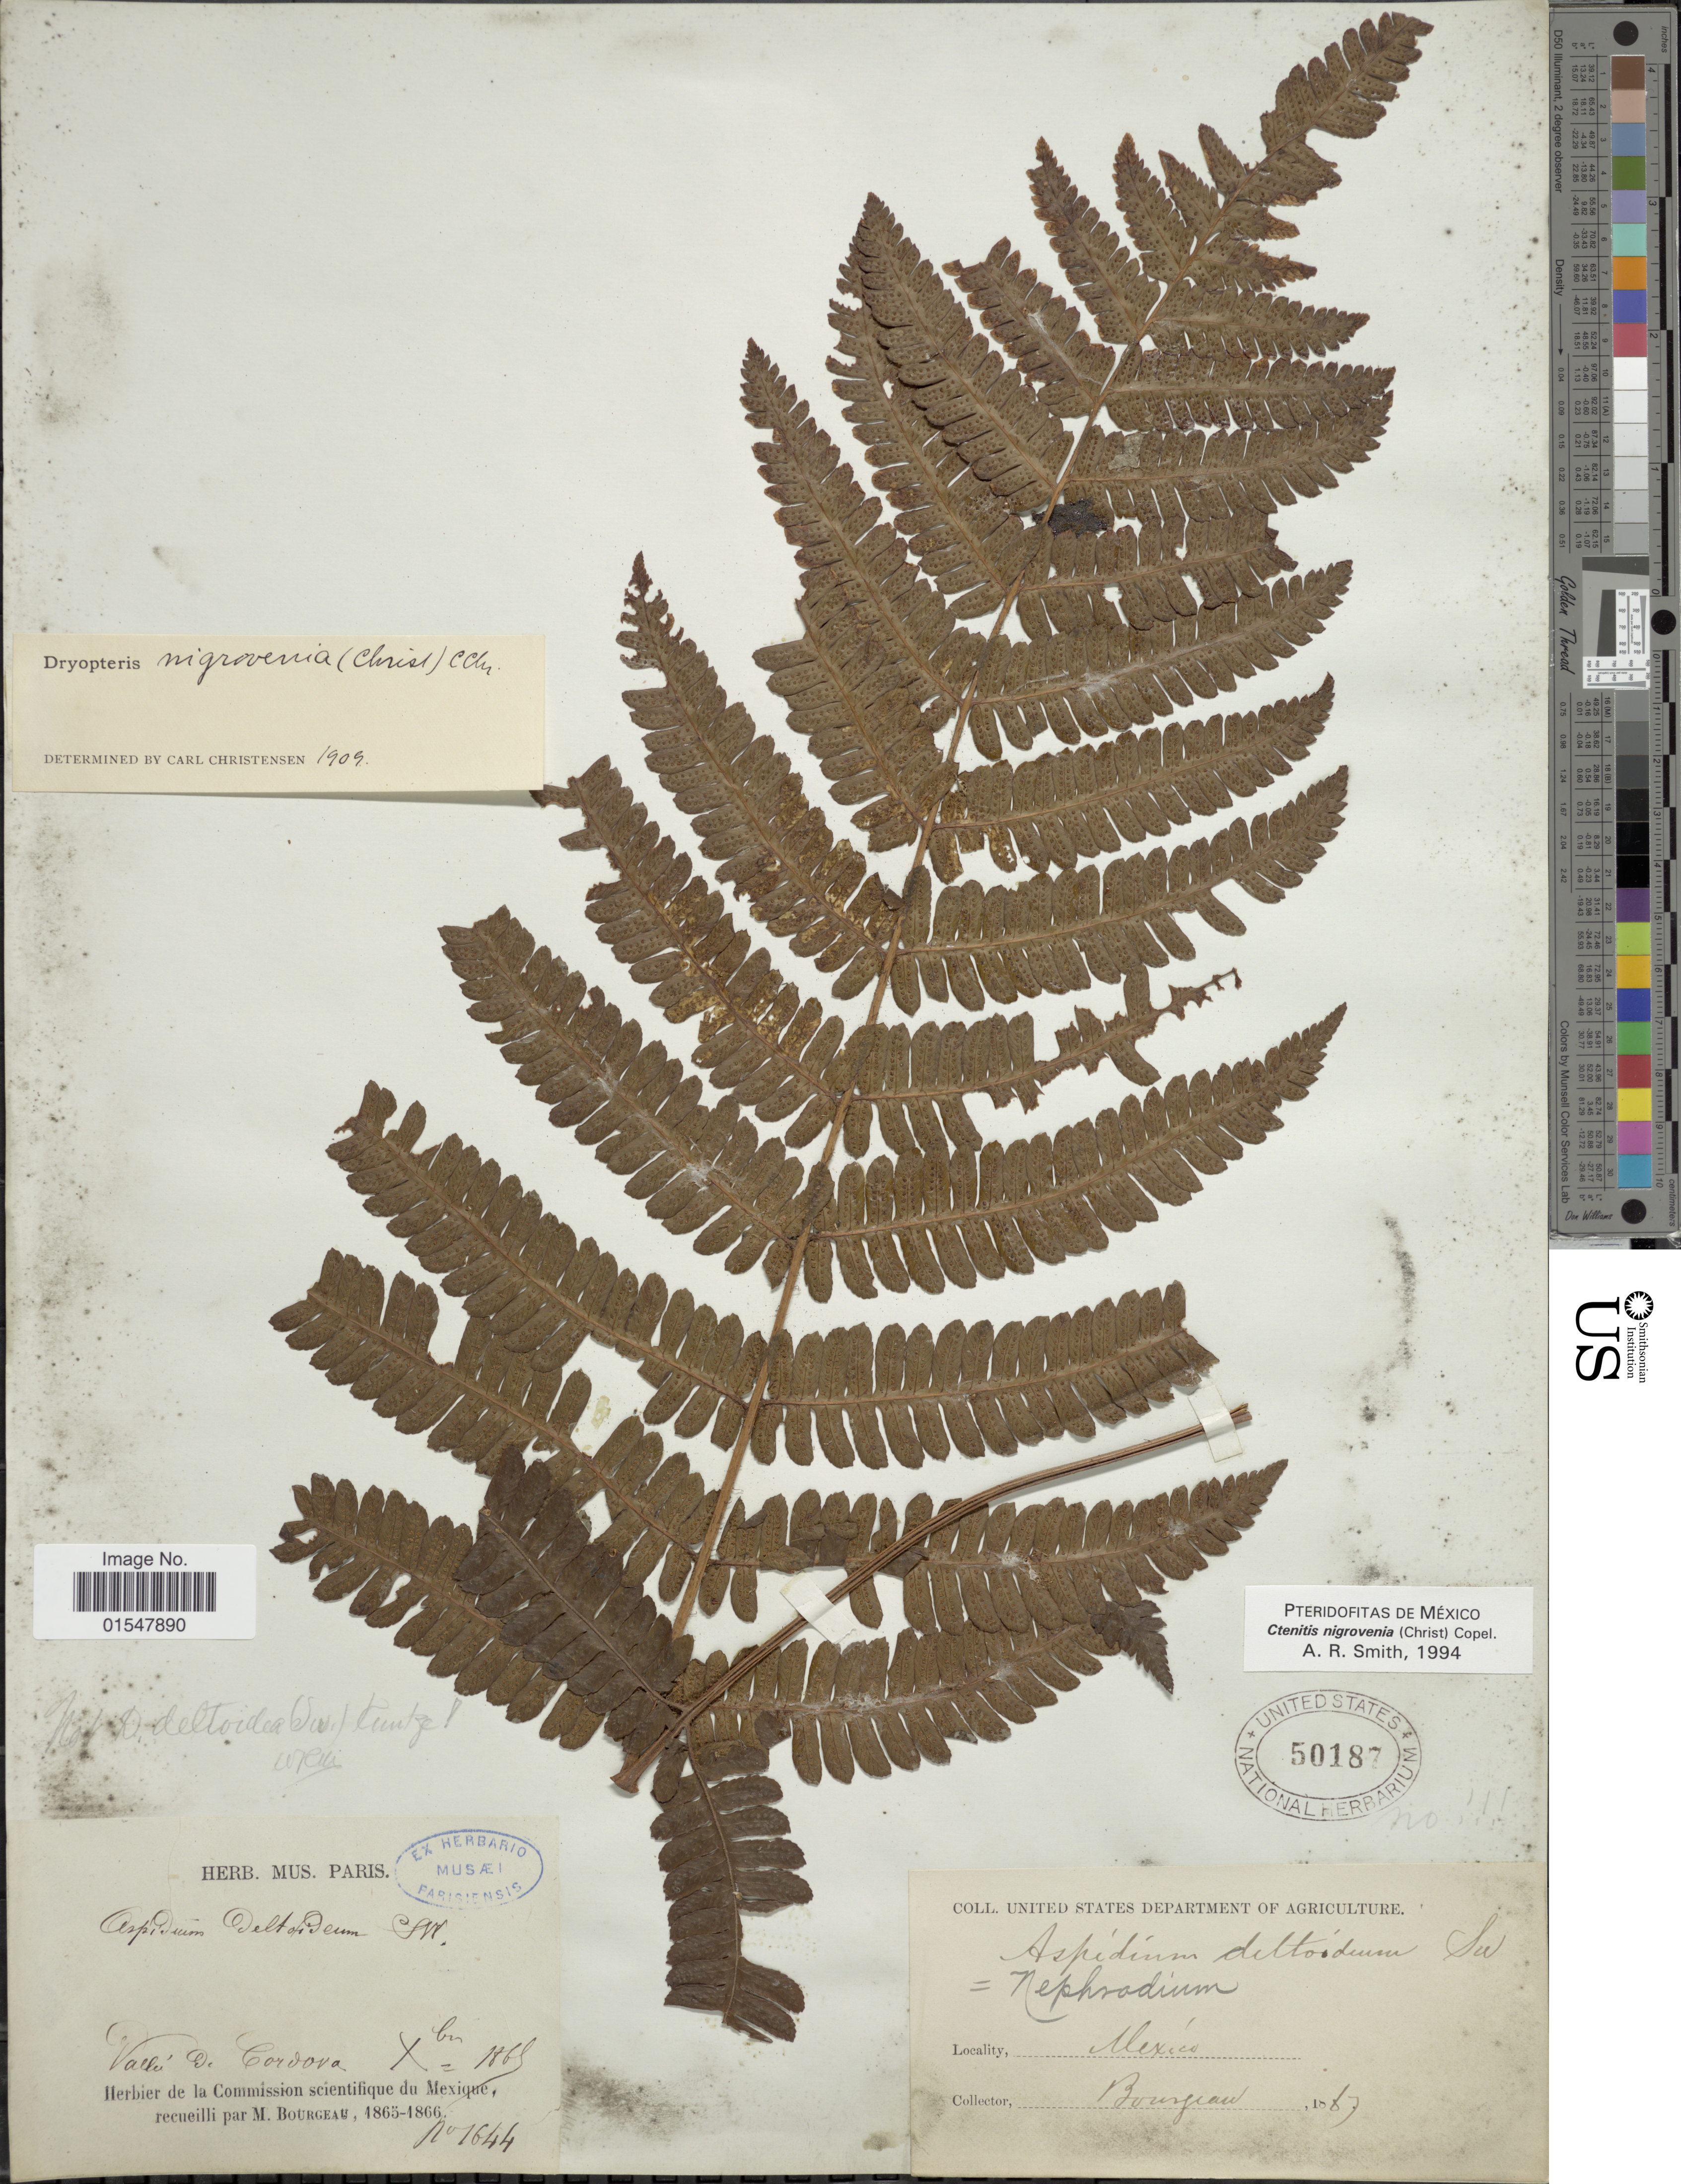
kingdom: Plantae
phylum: Tracheophyta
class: Polypodiopsida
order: Polypodiales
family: Dryopteridaceae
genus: Ctenitis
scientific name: Ctenitis nigrovenia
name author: (Christ) Copel.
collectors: M. Bourgeau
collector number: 1644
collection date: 1865-10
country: Mexico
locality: Valleé de Cordova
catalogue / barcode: US 50187